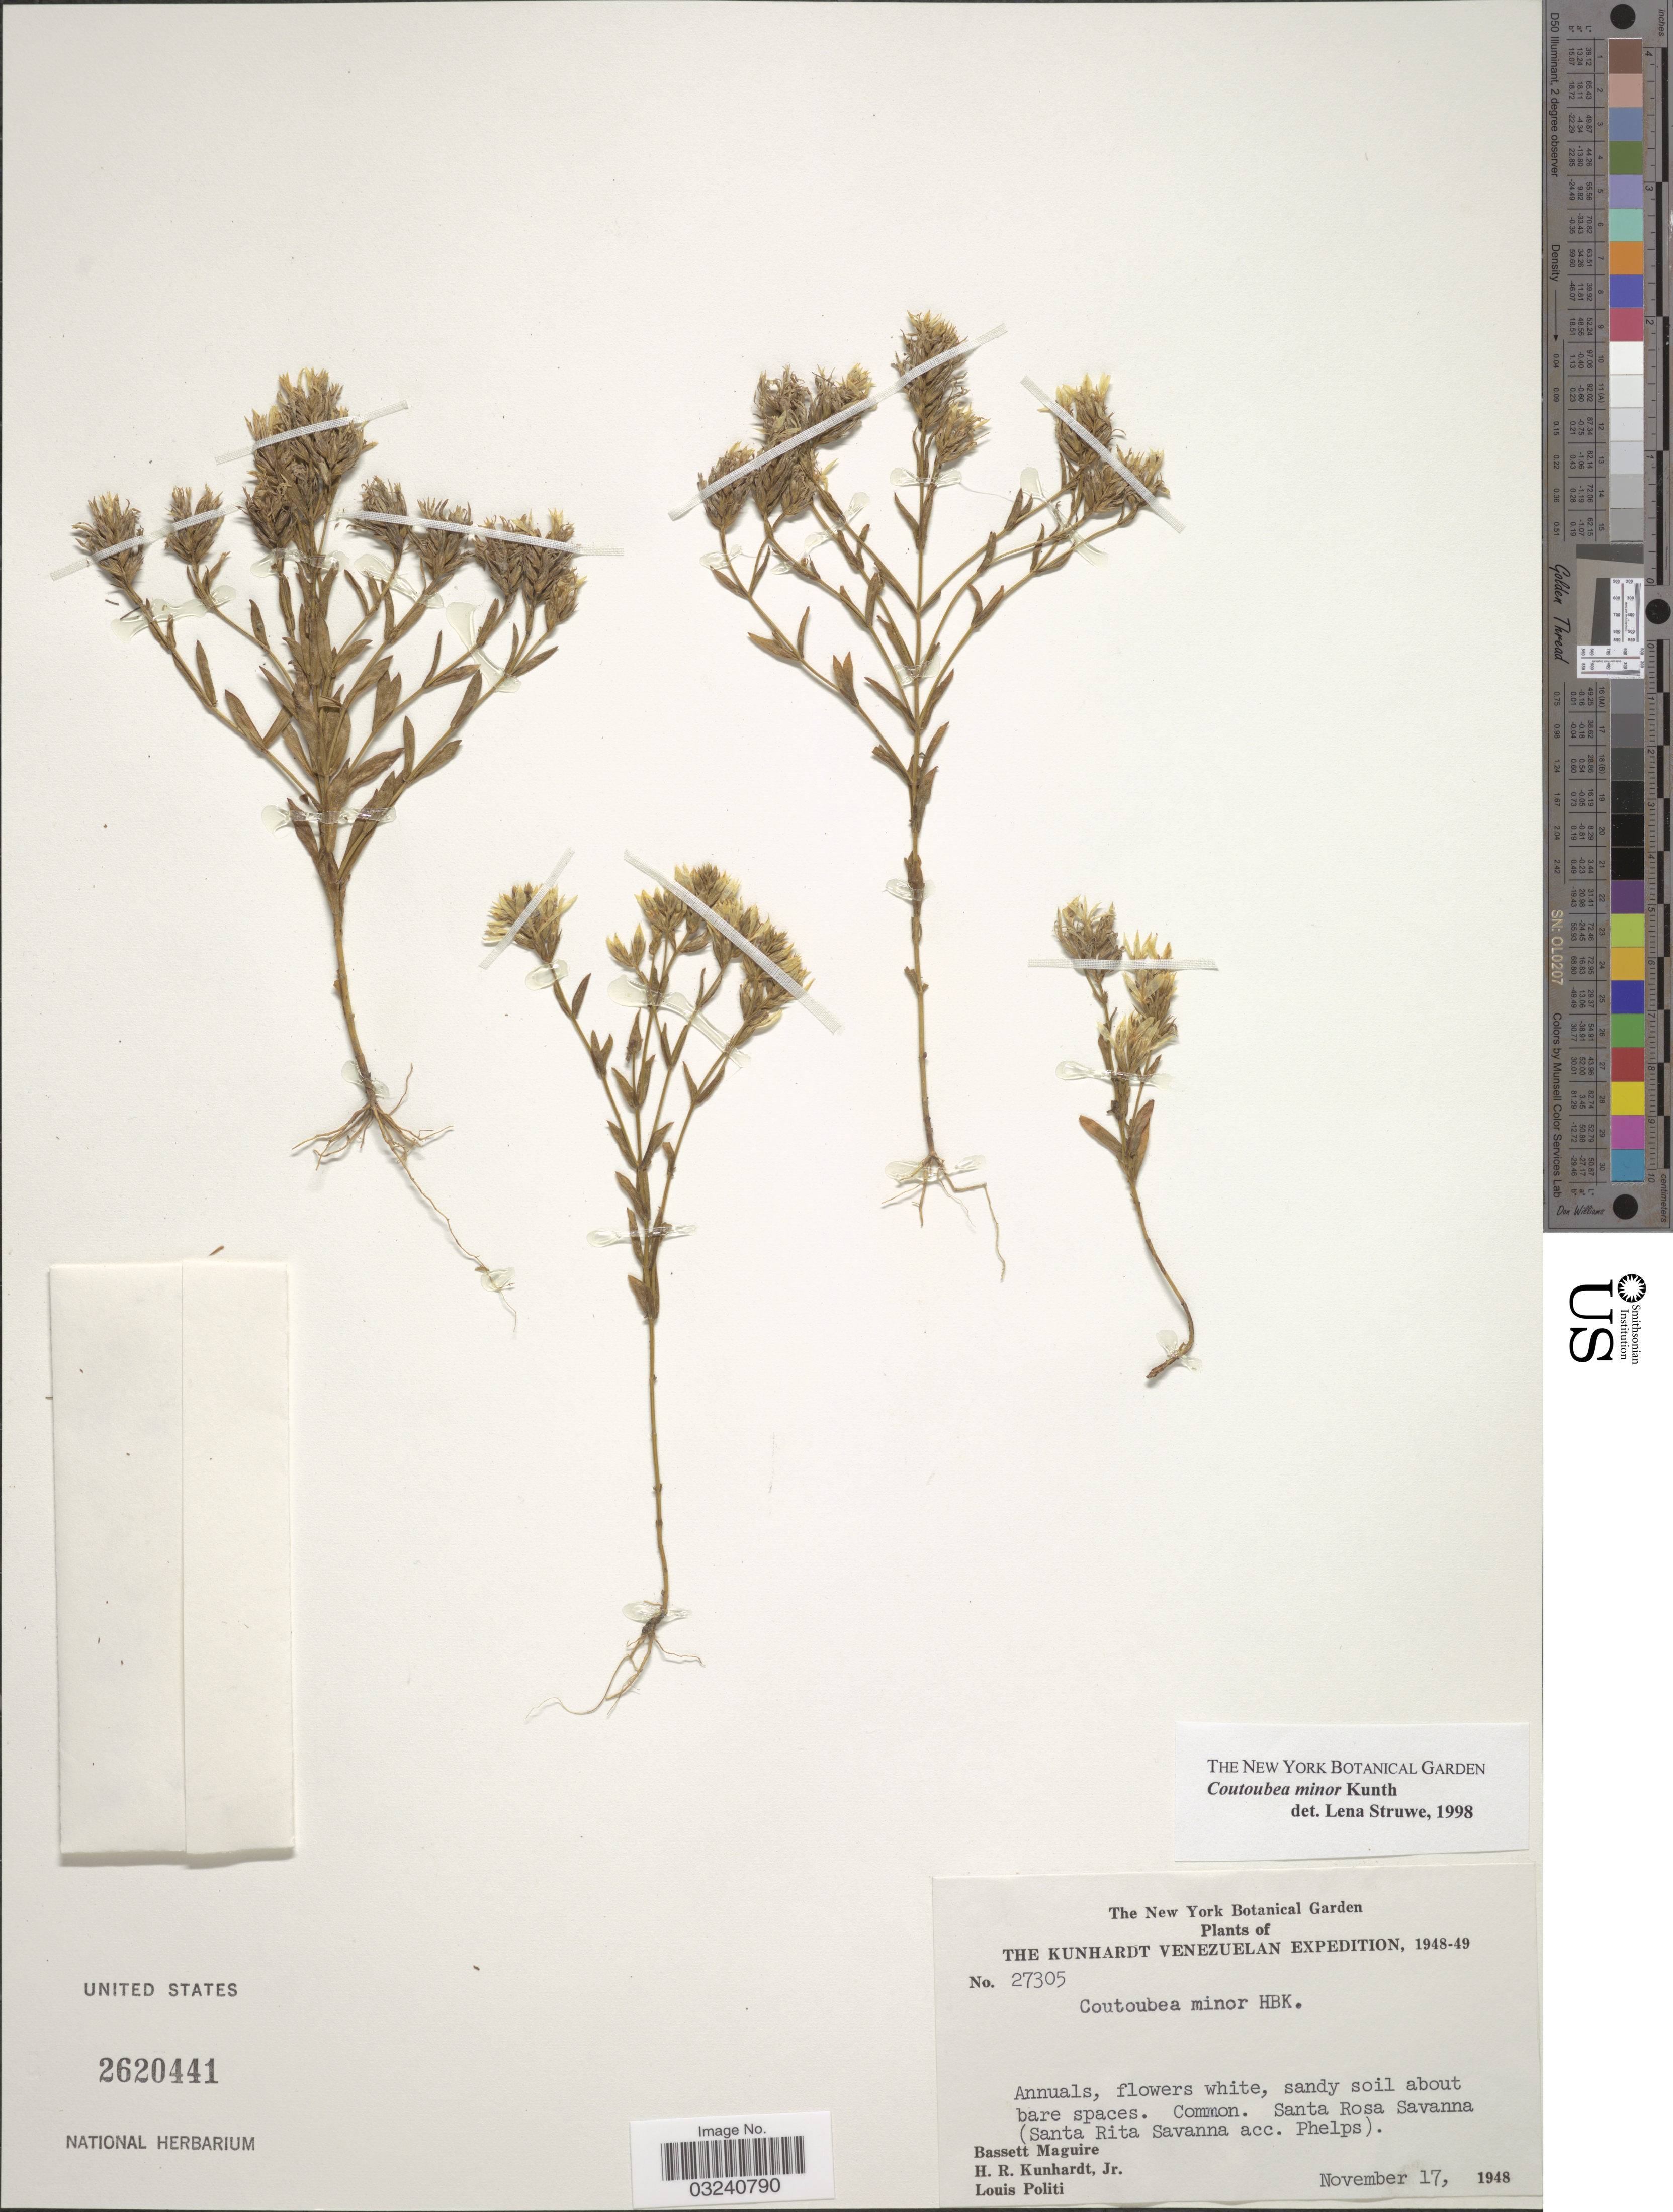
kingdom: Plantae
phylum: Tracheophyta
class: Magnoliopsida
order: Gentianales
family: Gentianaceae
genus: Coutoubea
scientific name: Coutoubea minor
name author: Kunth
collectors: B. Maguire, H. Kunhardt & L. Politi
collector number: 27305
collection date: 1948-11-17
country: Venezuela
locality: Santa Rosa Savanna (Santa Rita Savanna acc. Phelps).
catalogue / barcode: US 2620441